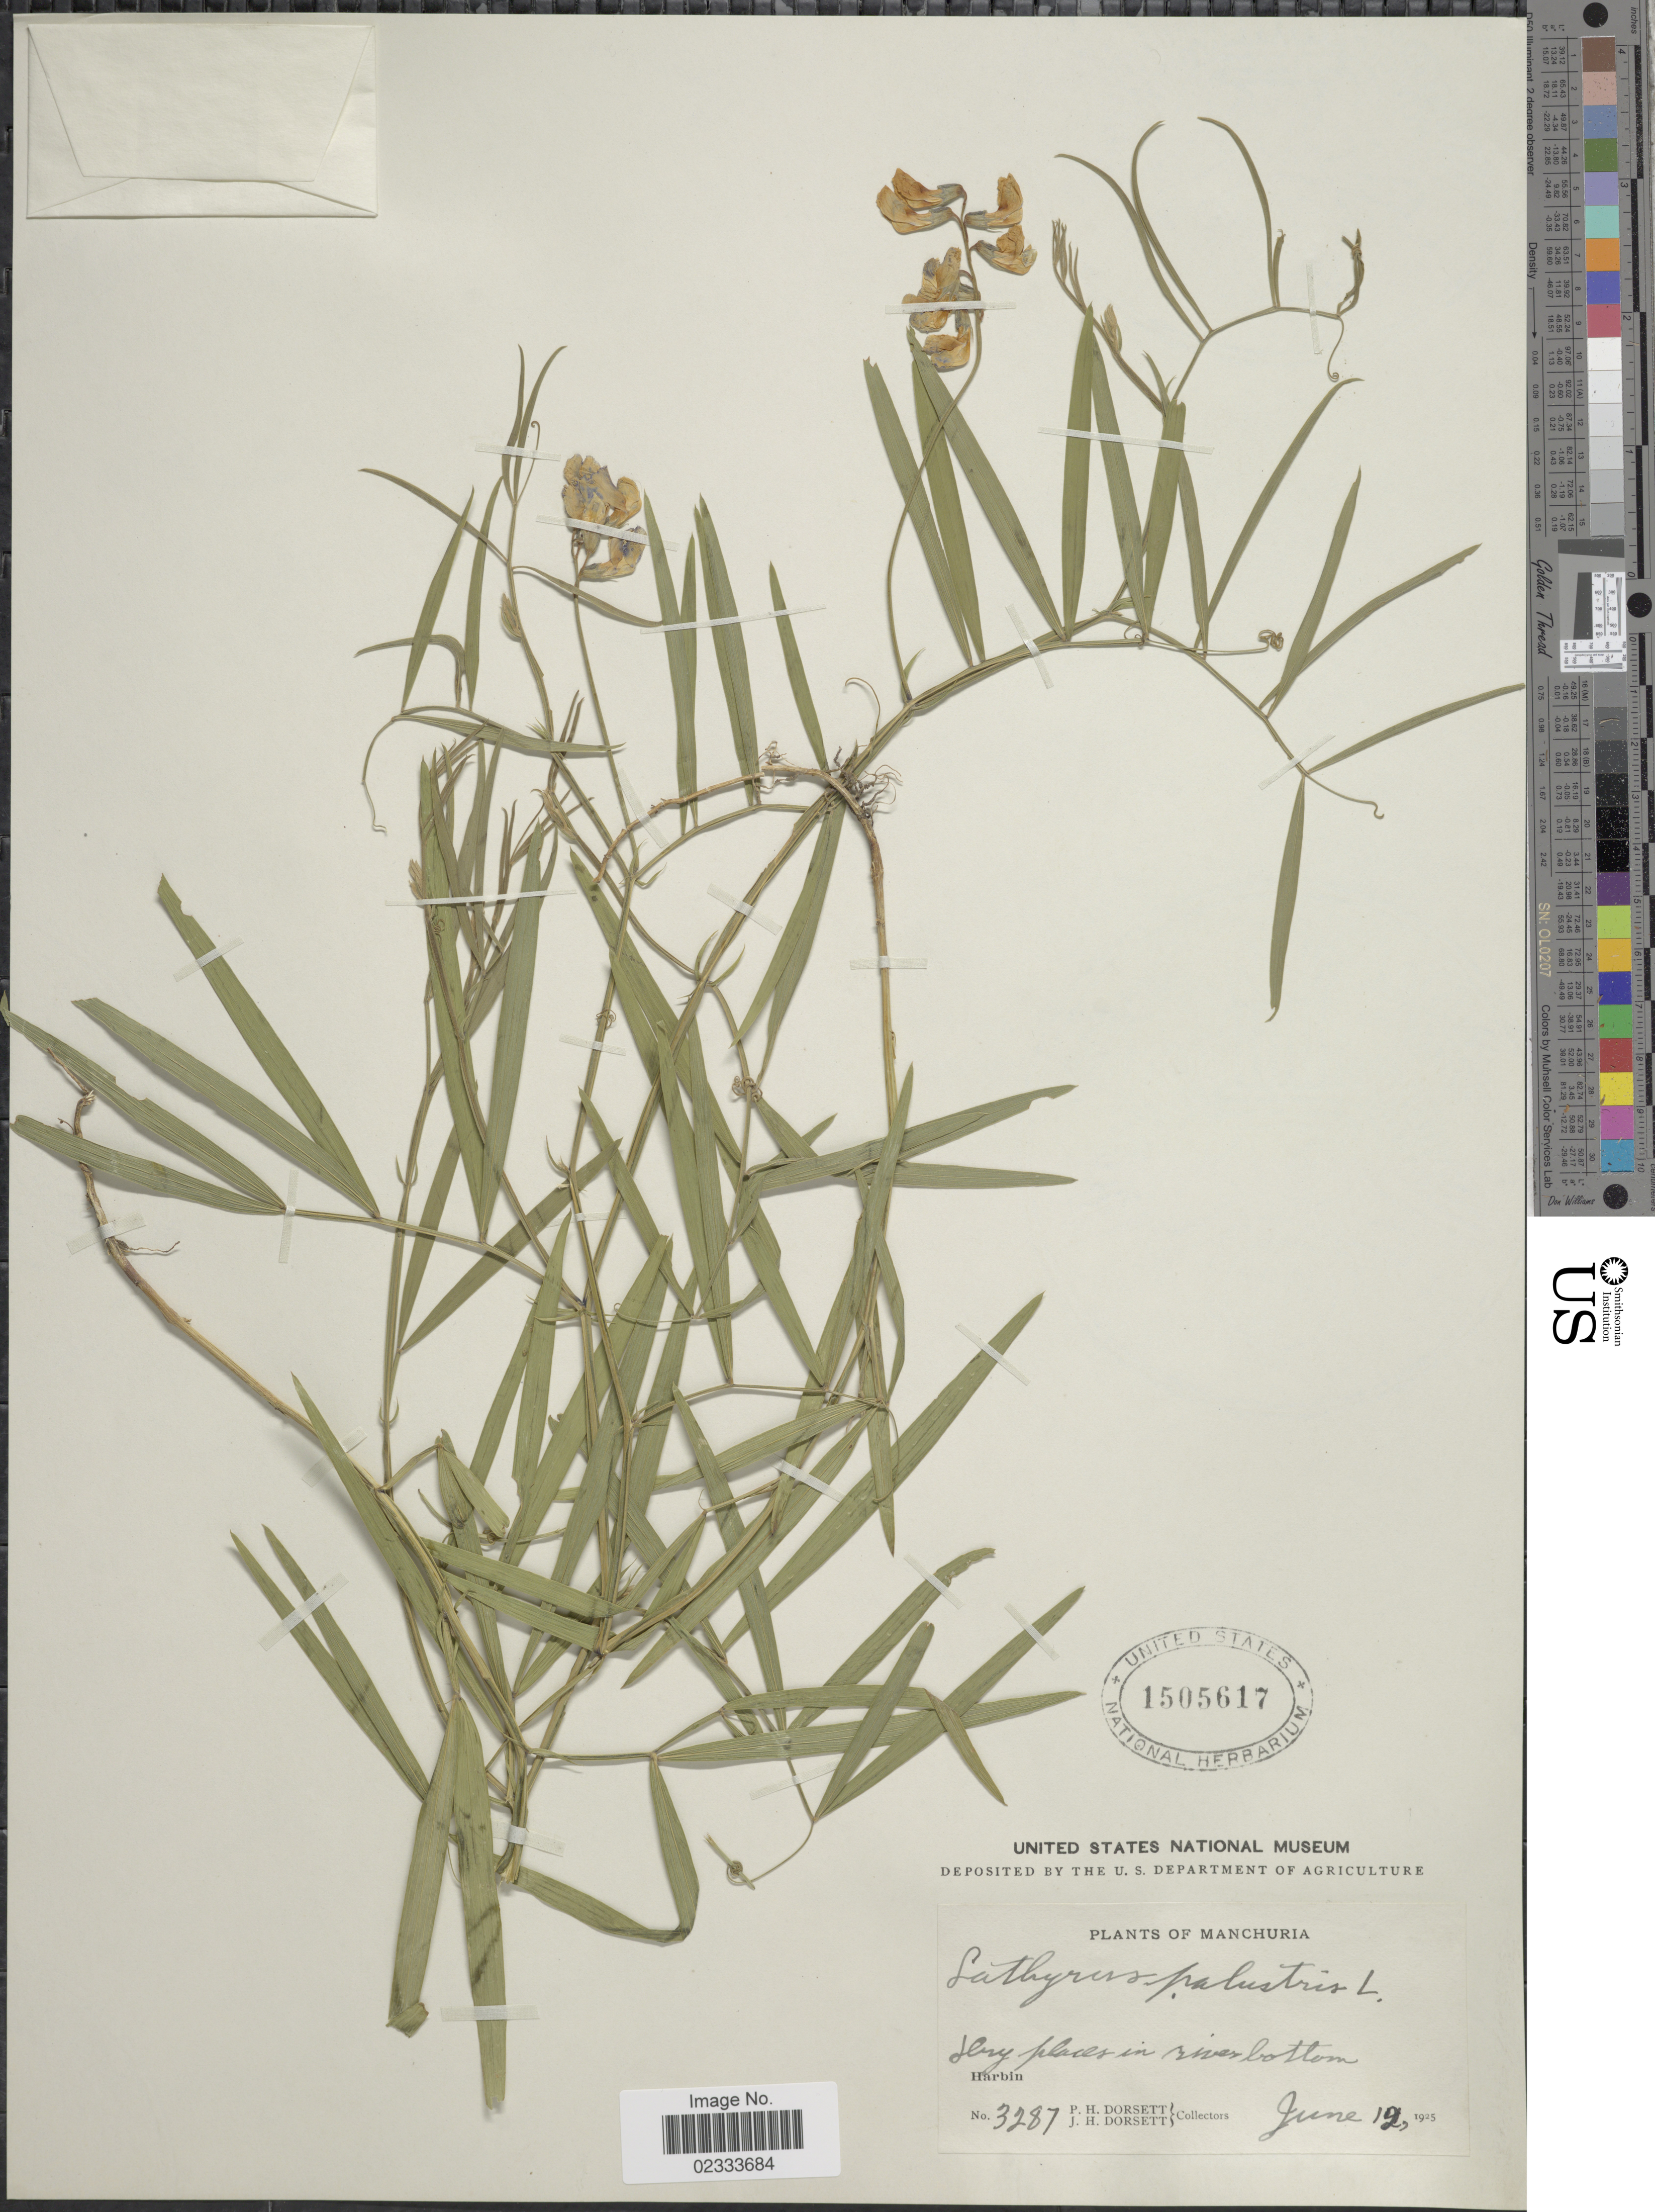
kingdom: Plantae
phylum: Tracheophyta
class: Magnoliopsida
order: Fabales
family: Fabaceae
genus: Lathyrus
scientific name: Lathyrus palustris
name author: L.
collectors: P. H. Dorsett & J. Dorsett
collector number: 3287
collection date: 1925-06-12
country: China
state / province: Heilongjiang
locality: Manchuria, dry places in river bottom, Harbin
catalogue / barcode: US 1505617